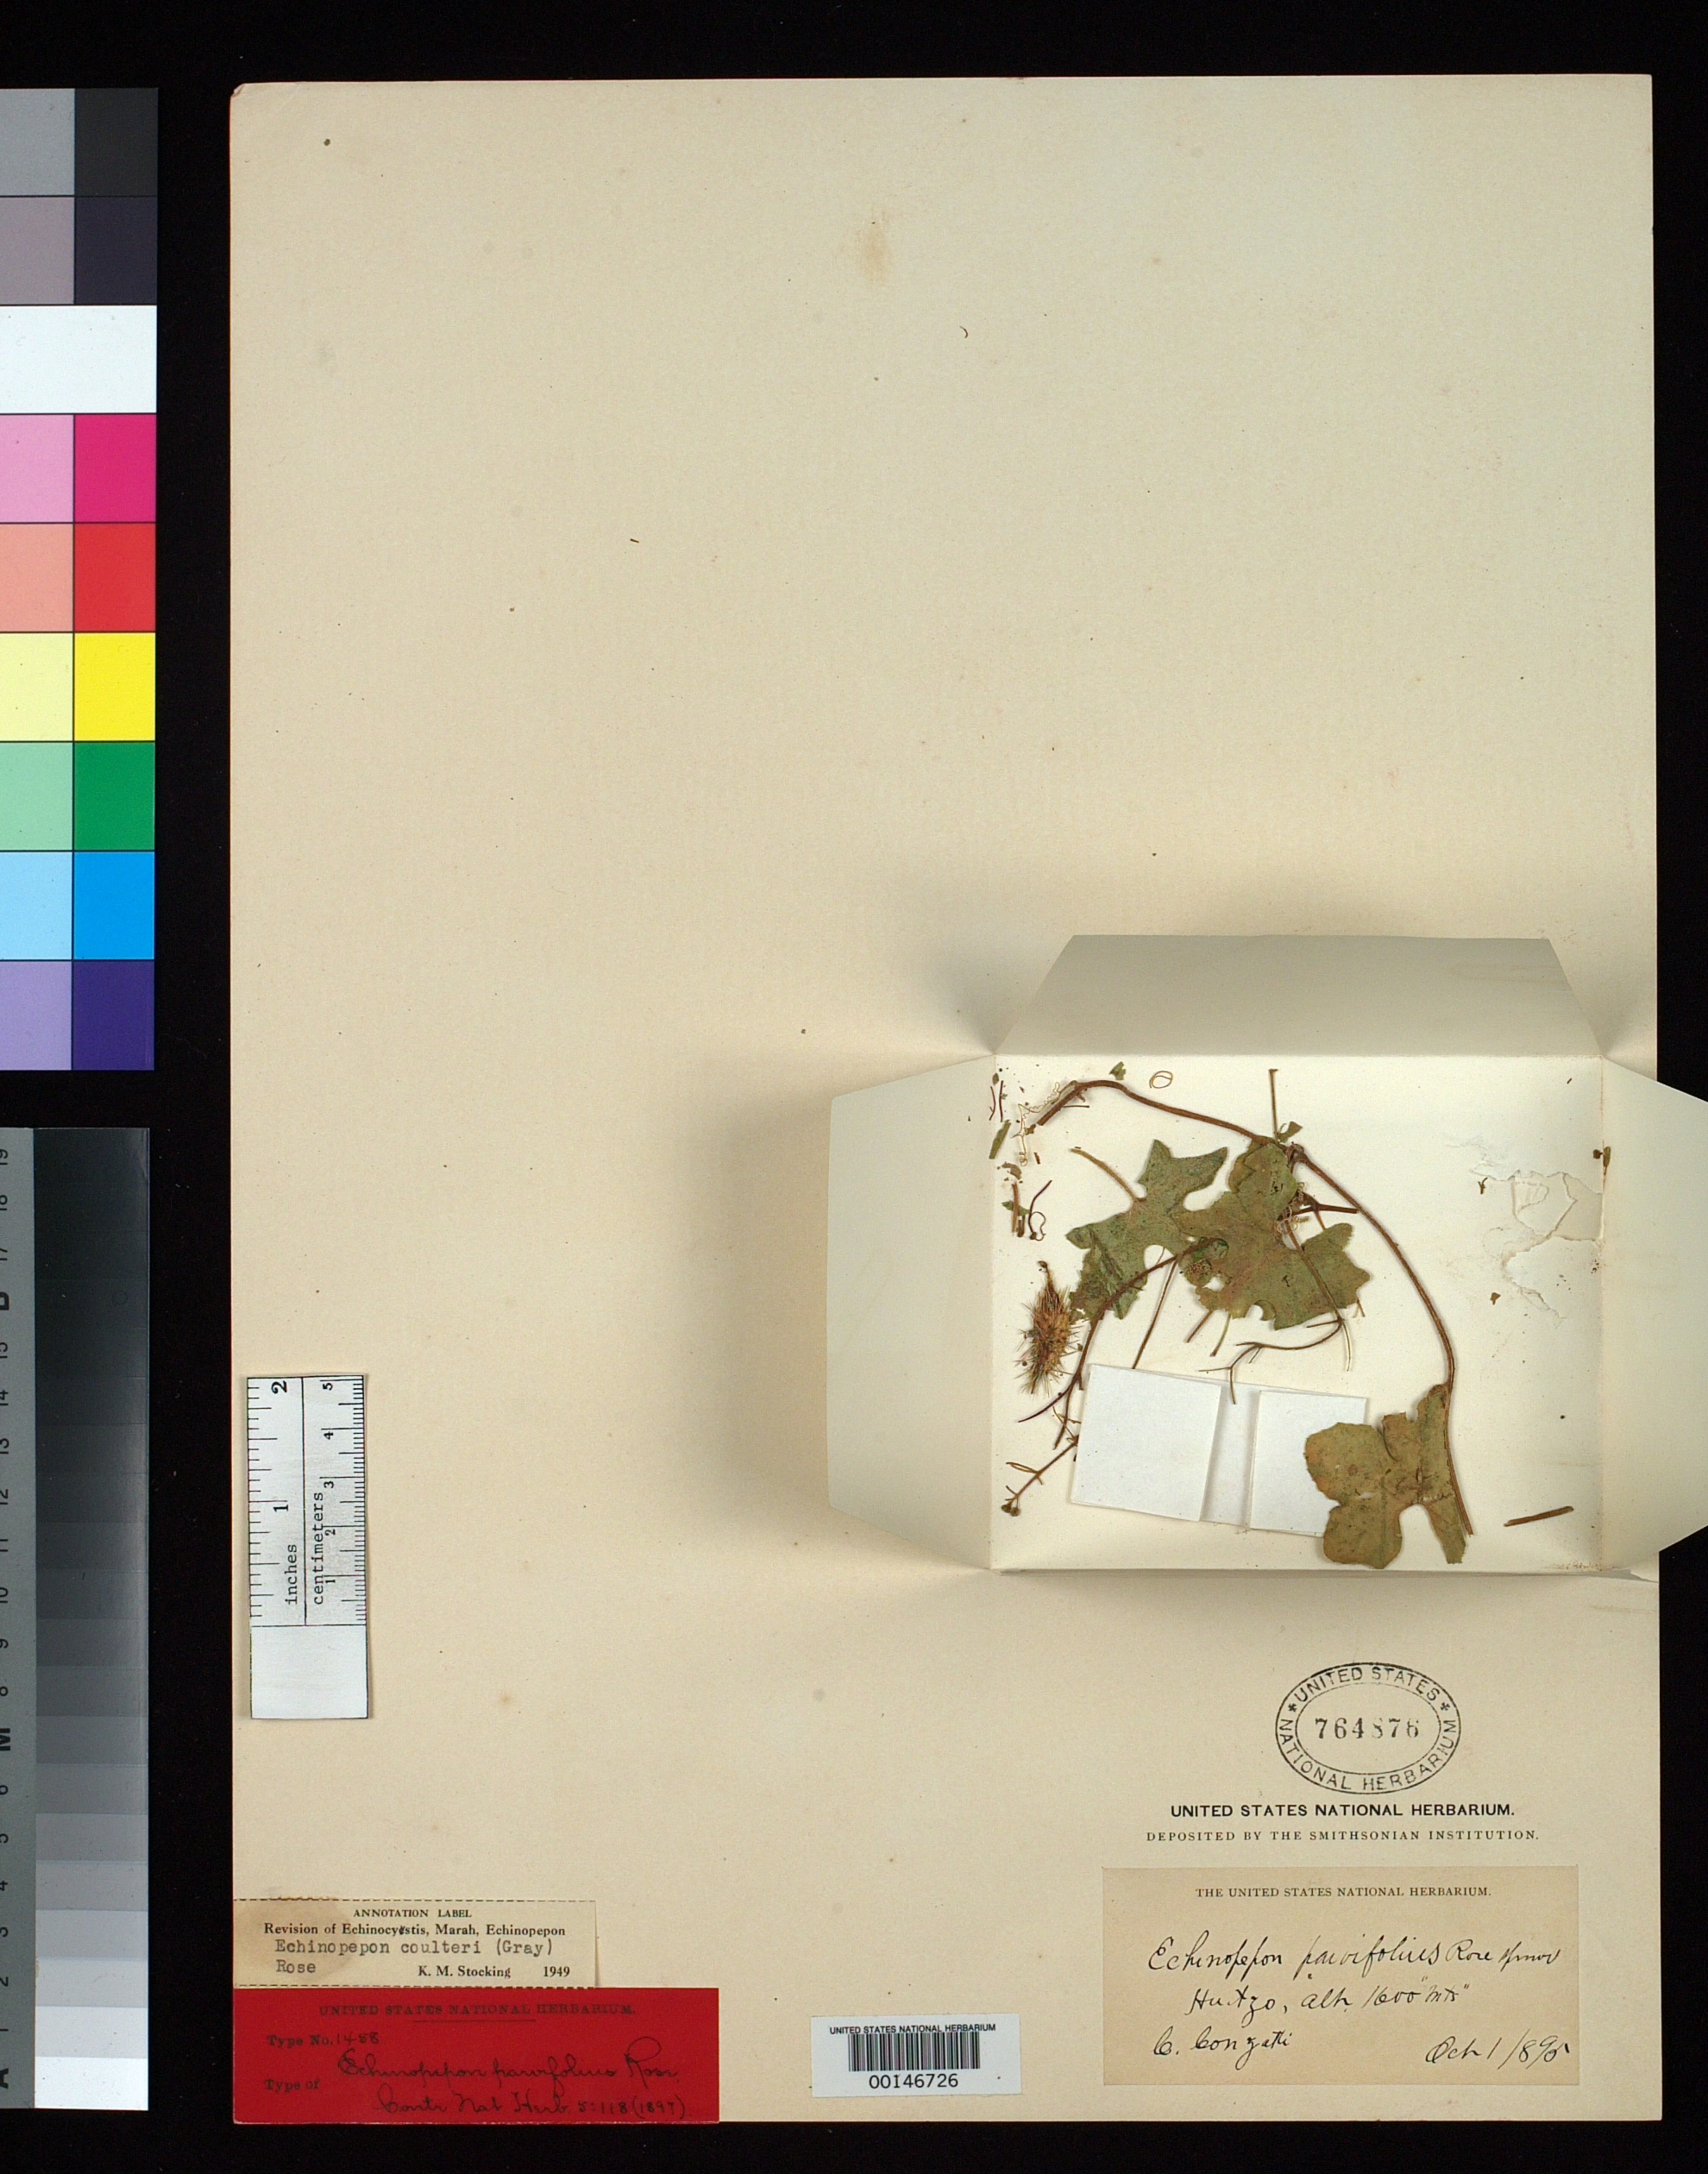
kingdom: Plantae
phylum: Tracheophyta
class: Magnoliopsida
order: Cucurbitales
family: Cucurbitaceae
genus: Echinopepon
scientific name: Echinopepon parvifolius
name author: Rose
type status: Type Collection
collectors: C. Conzatti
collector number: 139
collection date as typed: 01 Oct 1895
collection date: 1895-10-01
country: Mexico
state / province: Oaxaca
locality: Huitzo.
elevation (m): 1600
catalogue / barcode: US 764876